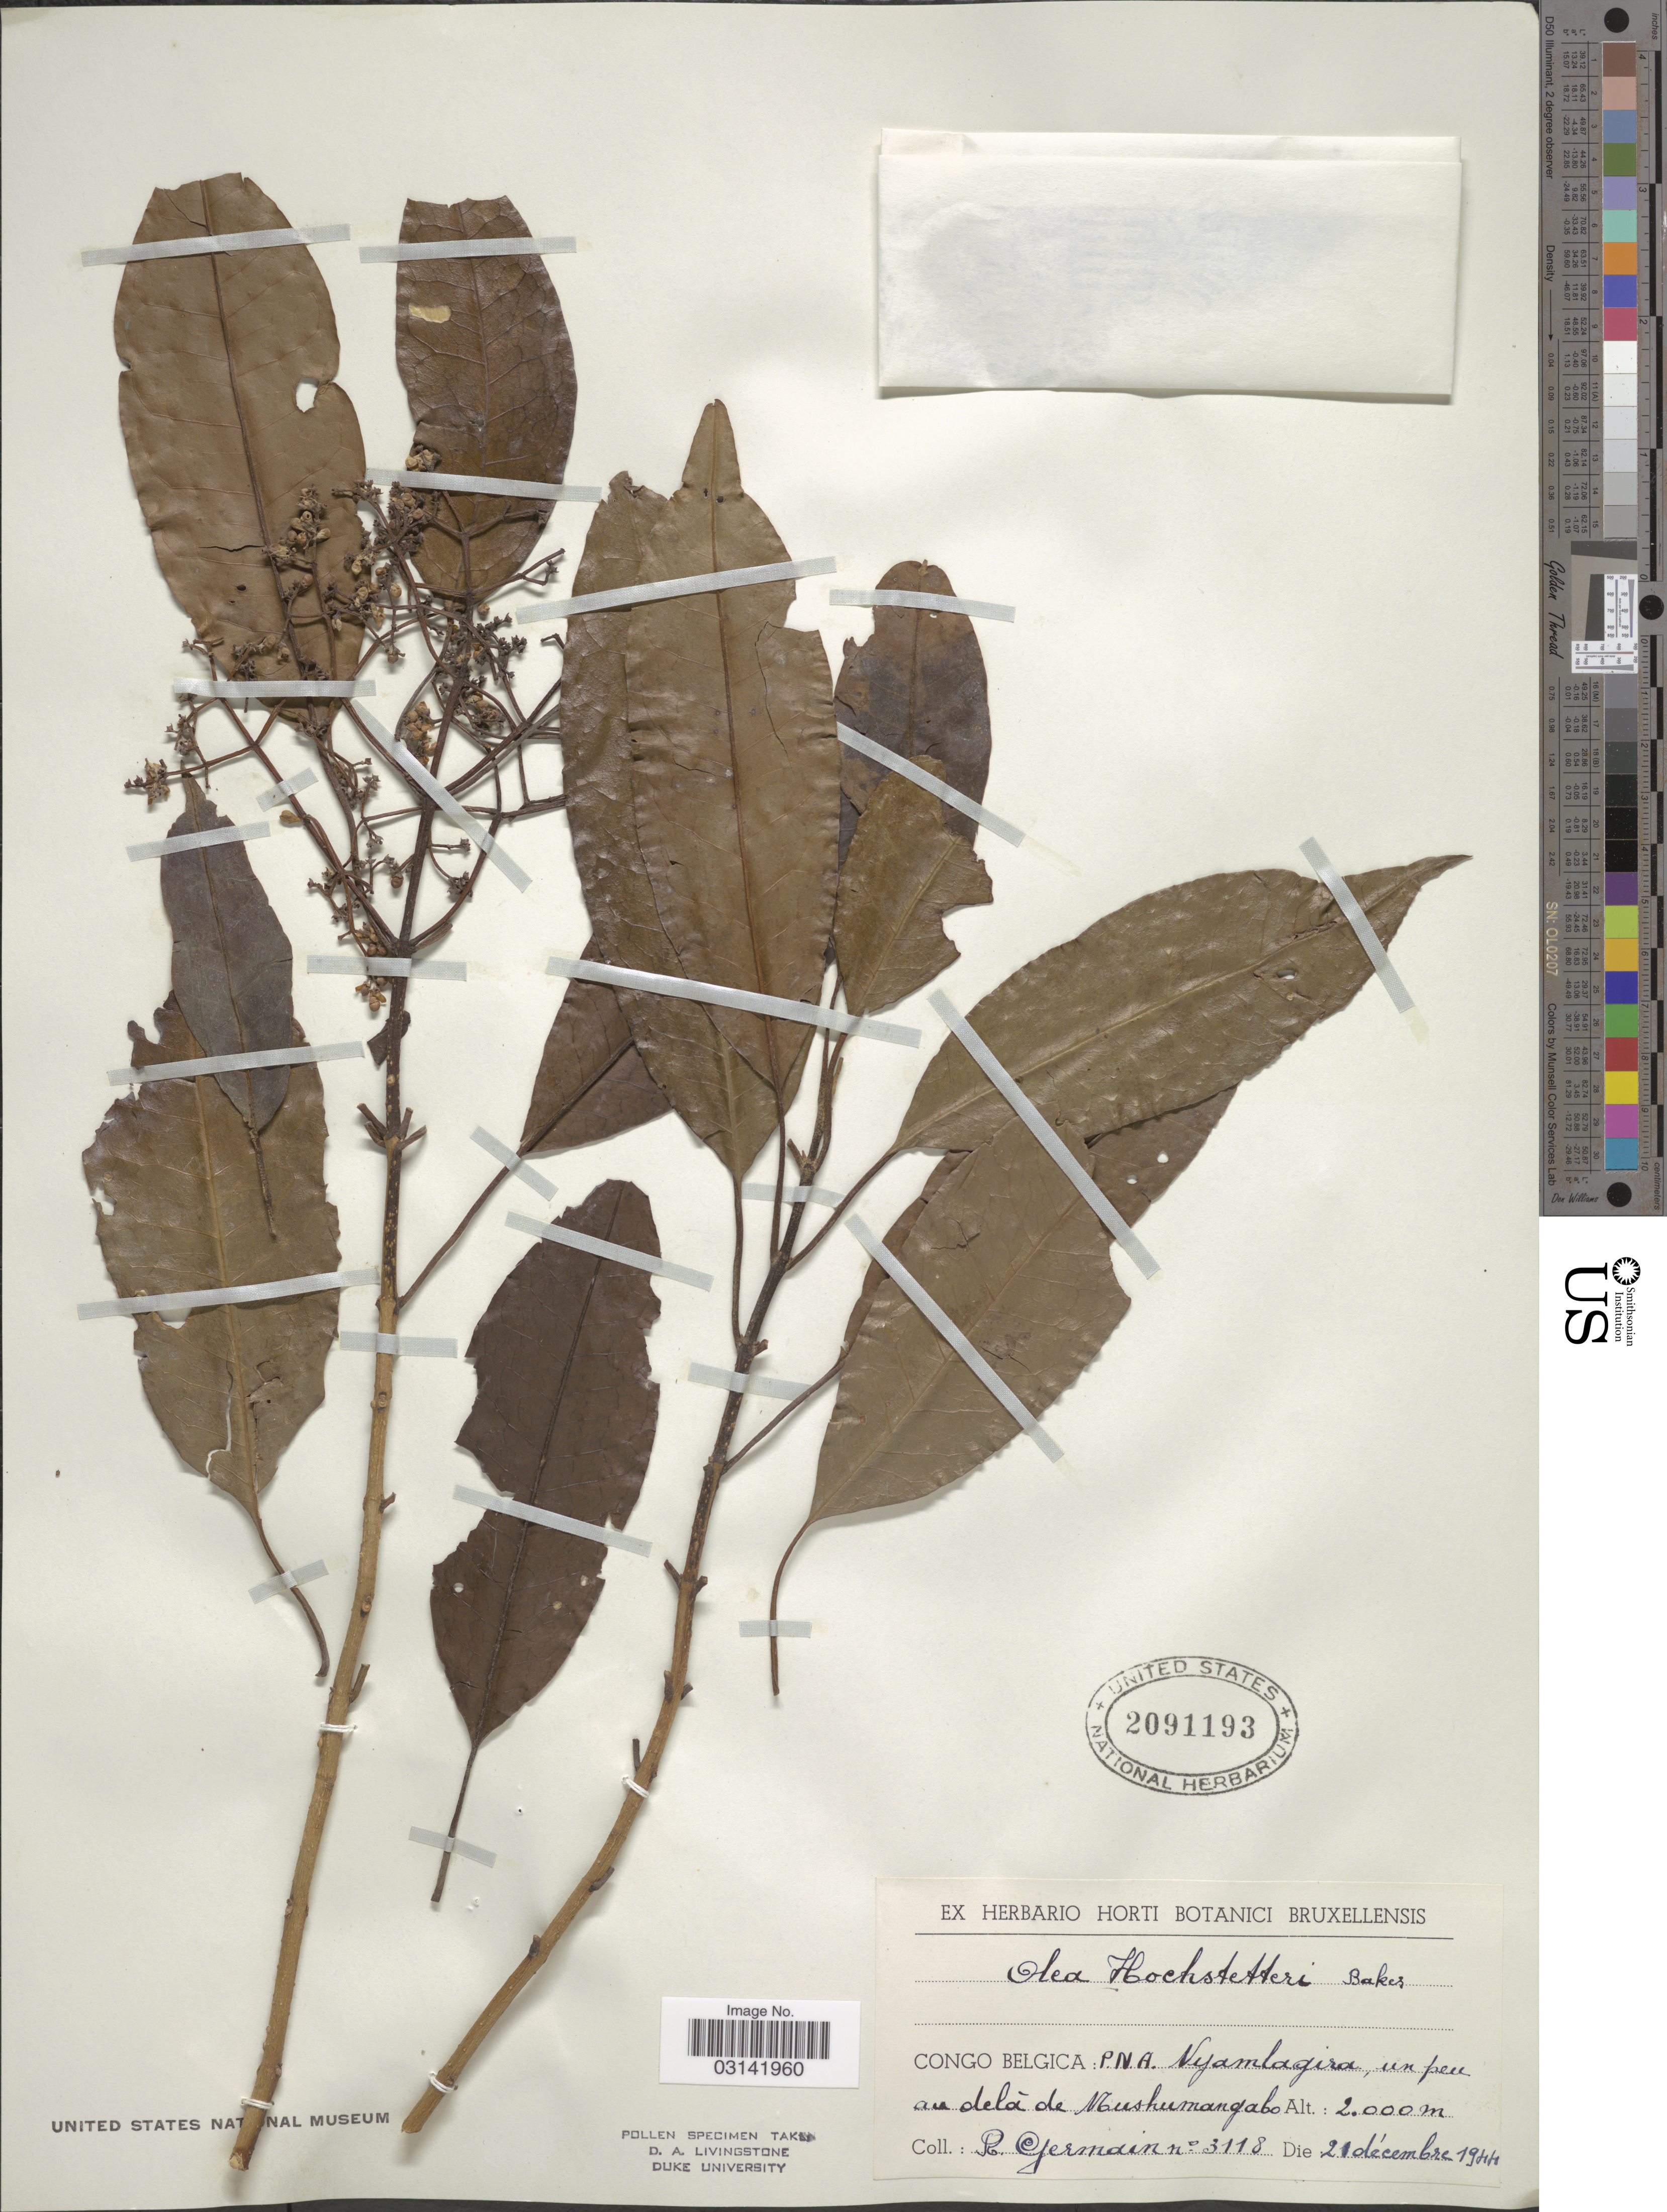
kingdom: Plantae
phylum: Tracheophyta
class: Magnoliopsida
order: Lamiales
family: Oleaceae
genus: Olea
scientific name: Olea hochstetteri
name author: Baker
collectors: R. Germain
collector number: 3118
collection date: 1944-12-21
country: Congo, Democratic Republic of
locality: Congo Belgica: P.N.A. Nyamlagira, un peu au delá de Mushumangabo.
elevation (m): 2000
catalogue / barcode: US 2091193